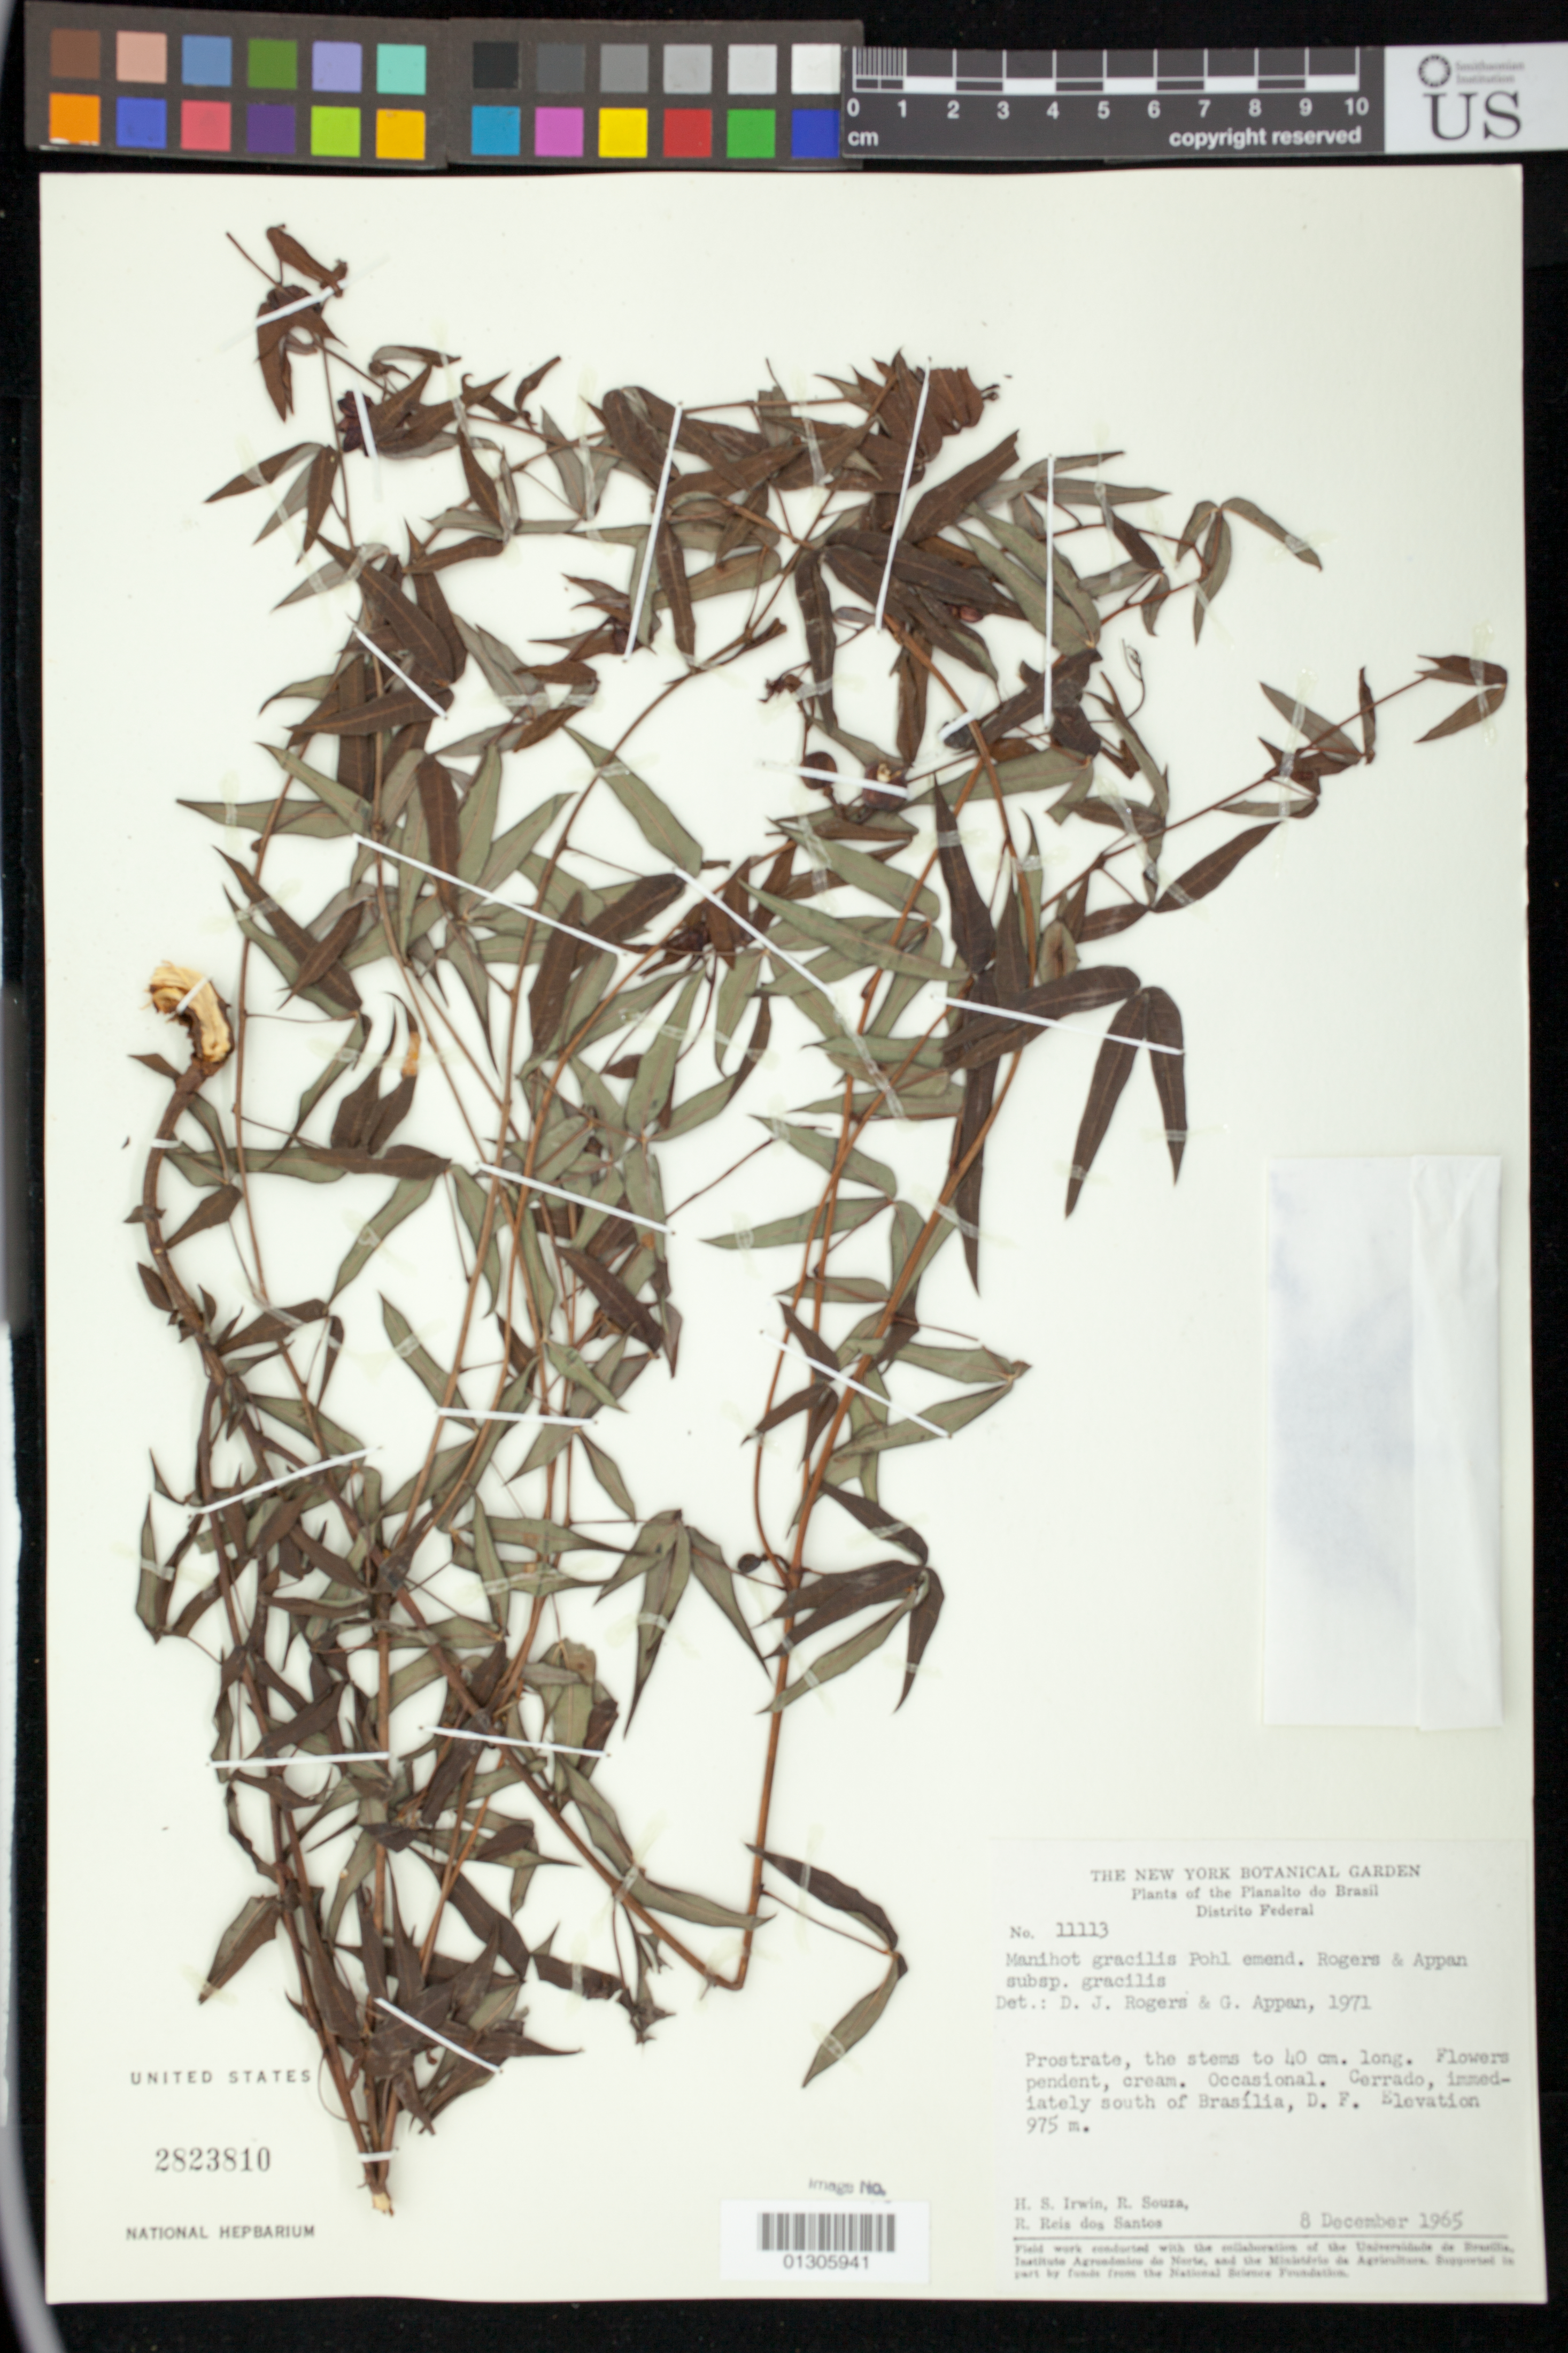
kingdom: Plantae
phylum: Tracheophyta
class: Magnoliopsida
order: Malpighiales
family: Euphorbiaceae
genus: Manihot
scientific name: Manihot esculenta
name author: Crantz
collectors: H. Irwin, R. Souza & R. Reis dos Santos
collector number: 11113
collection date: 1965-08-12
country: Brazil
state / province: Distrito Federal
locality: Cerrado, immediately south of Brasilia, D. F.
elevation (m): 975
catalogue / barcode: US 2823810